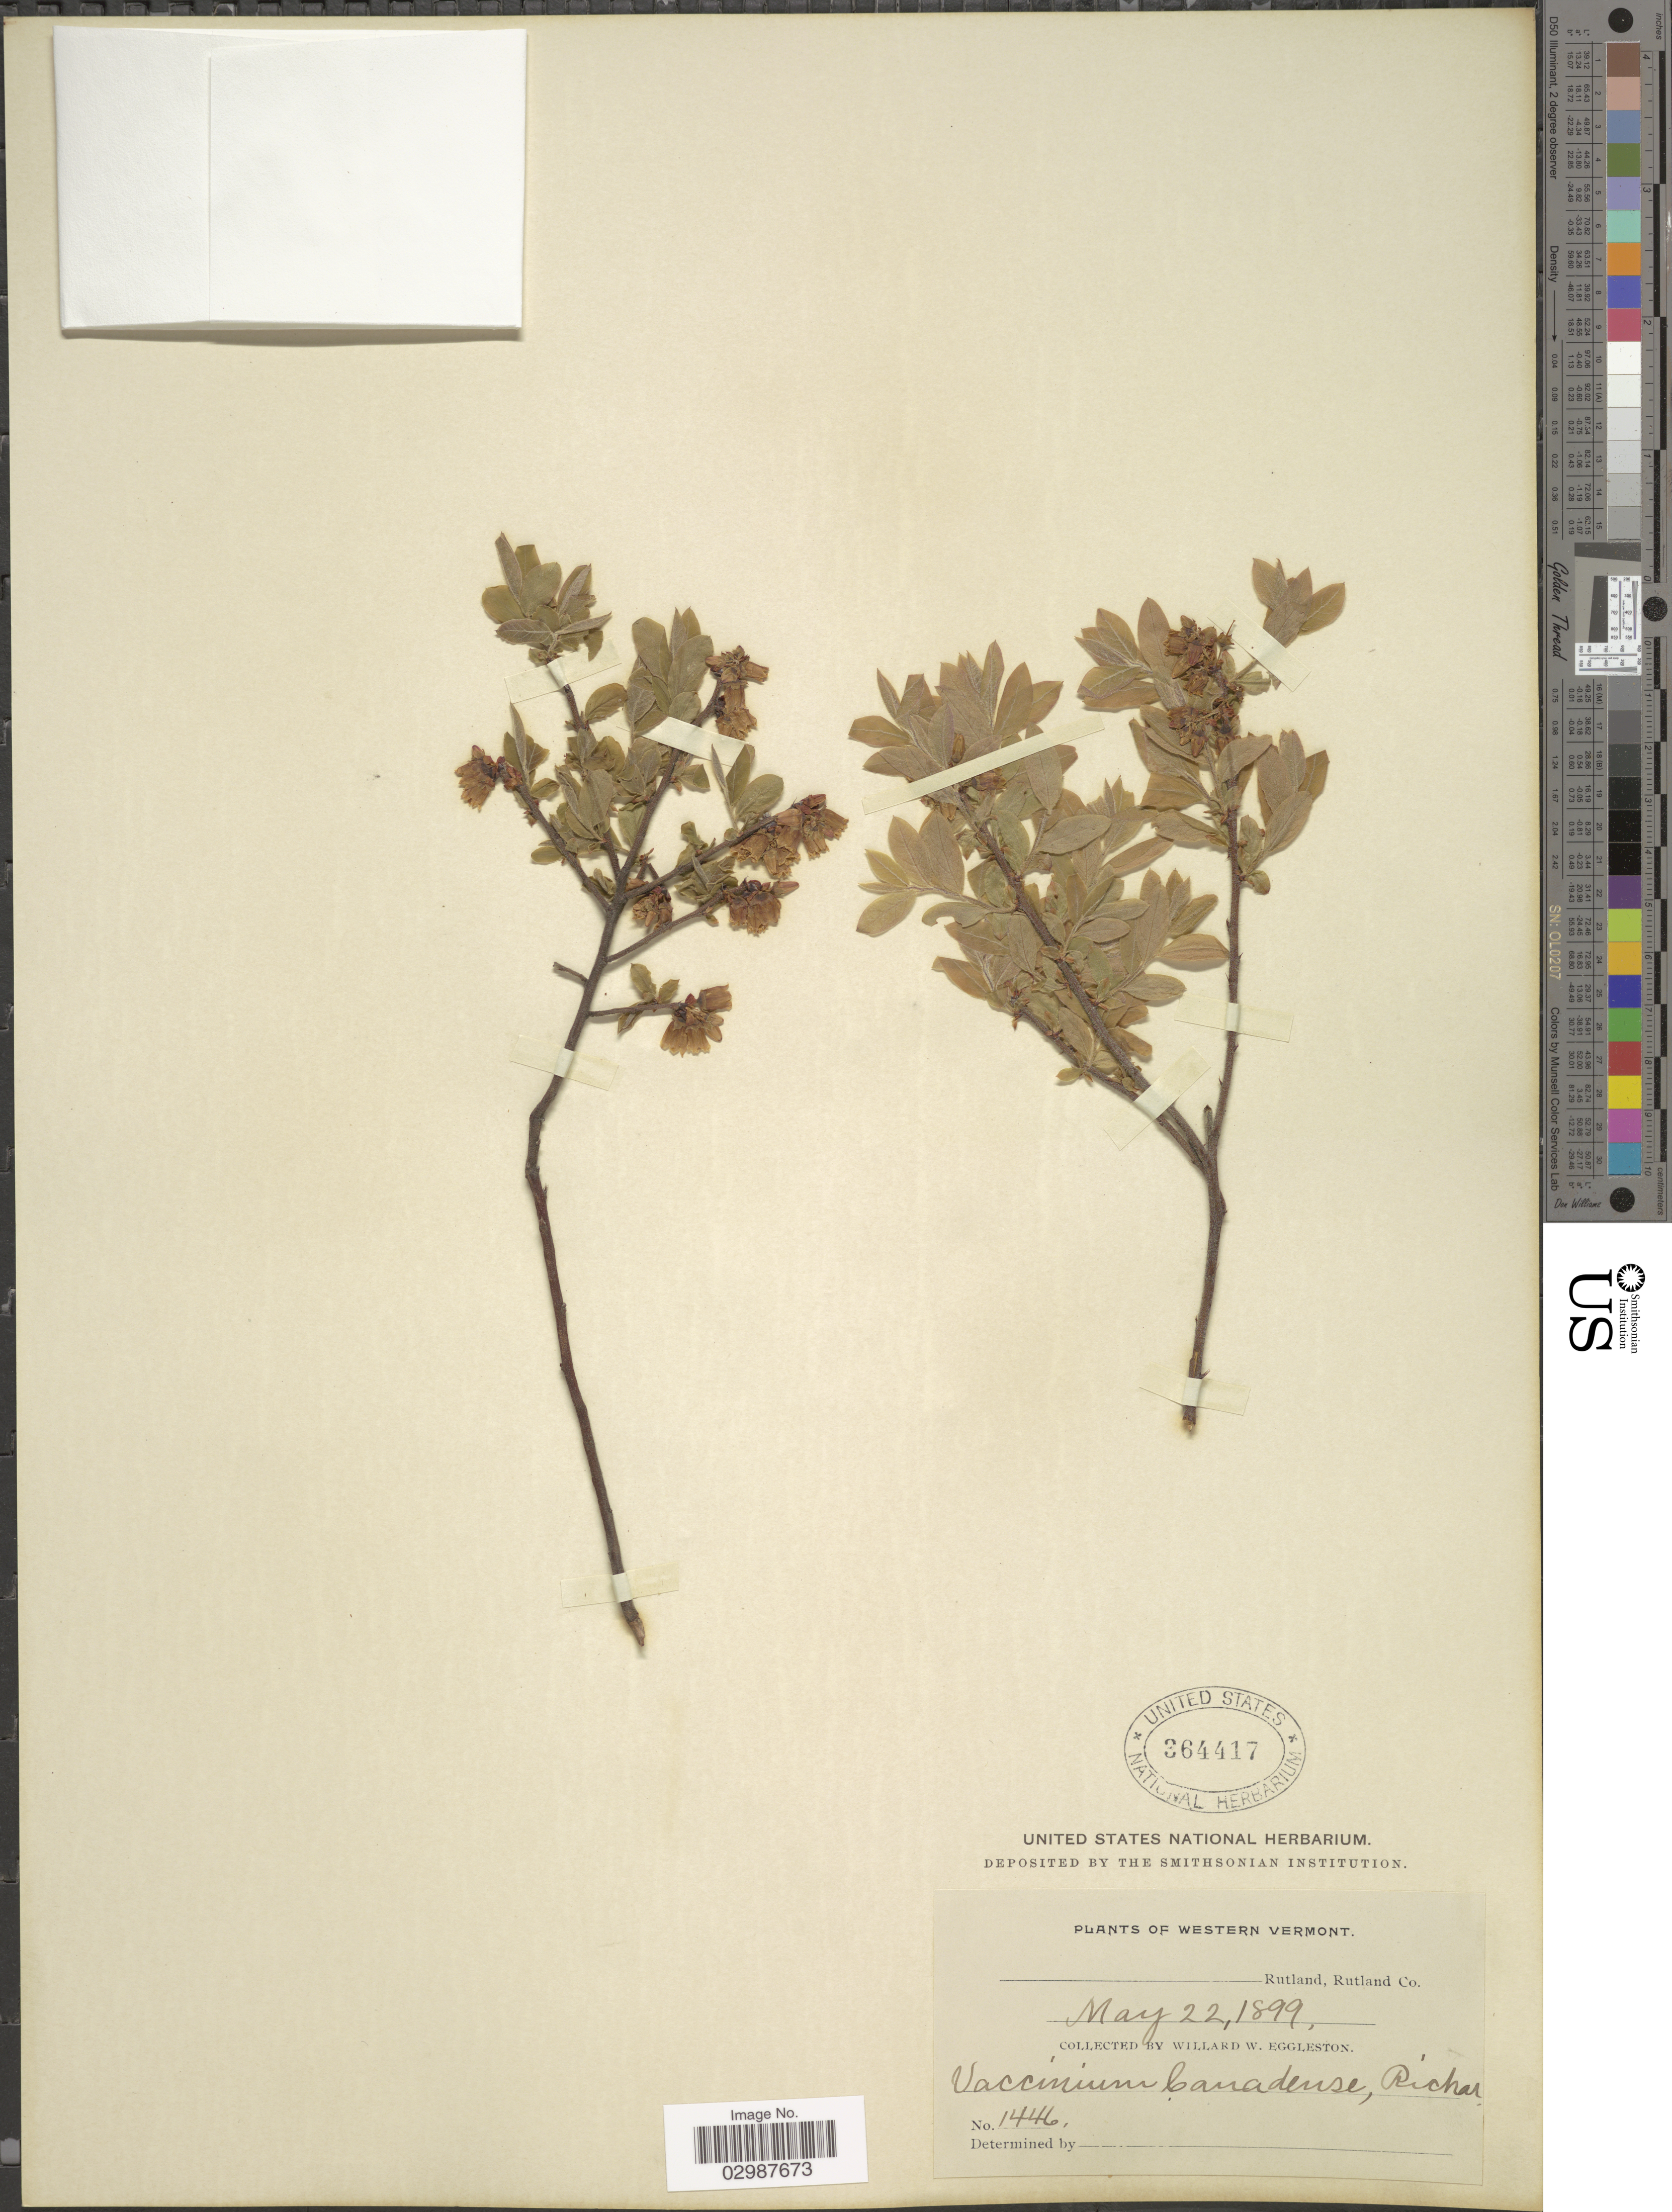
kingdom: Plantae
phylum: Tracheophyta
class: Magnoliopsida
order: Ericales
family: Ericaceae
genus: Vaccinium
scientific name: Vaccinium canadense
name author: Kalm ex Richardson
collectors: W. W. Eggleston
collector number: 1446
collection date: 1899-05-22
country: United States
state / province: Vermont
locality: Western Vermont. Rutland, Rutland Co.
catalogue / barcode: US 364417